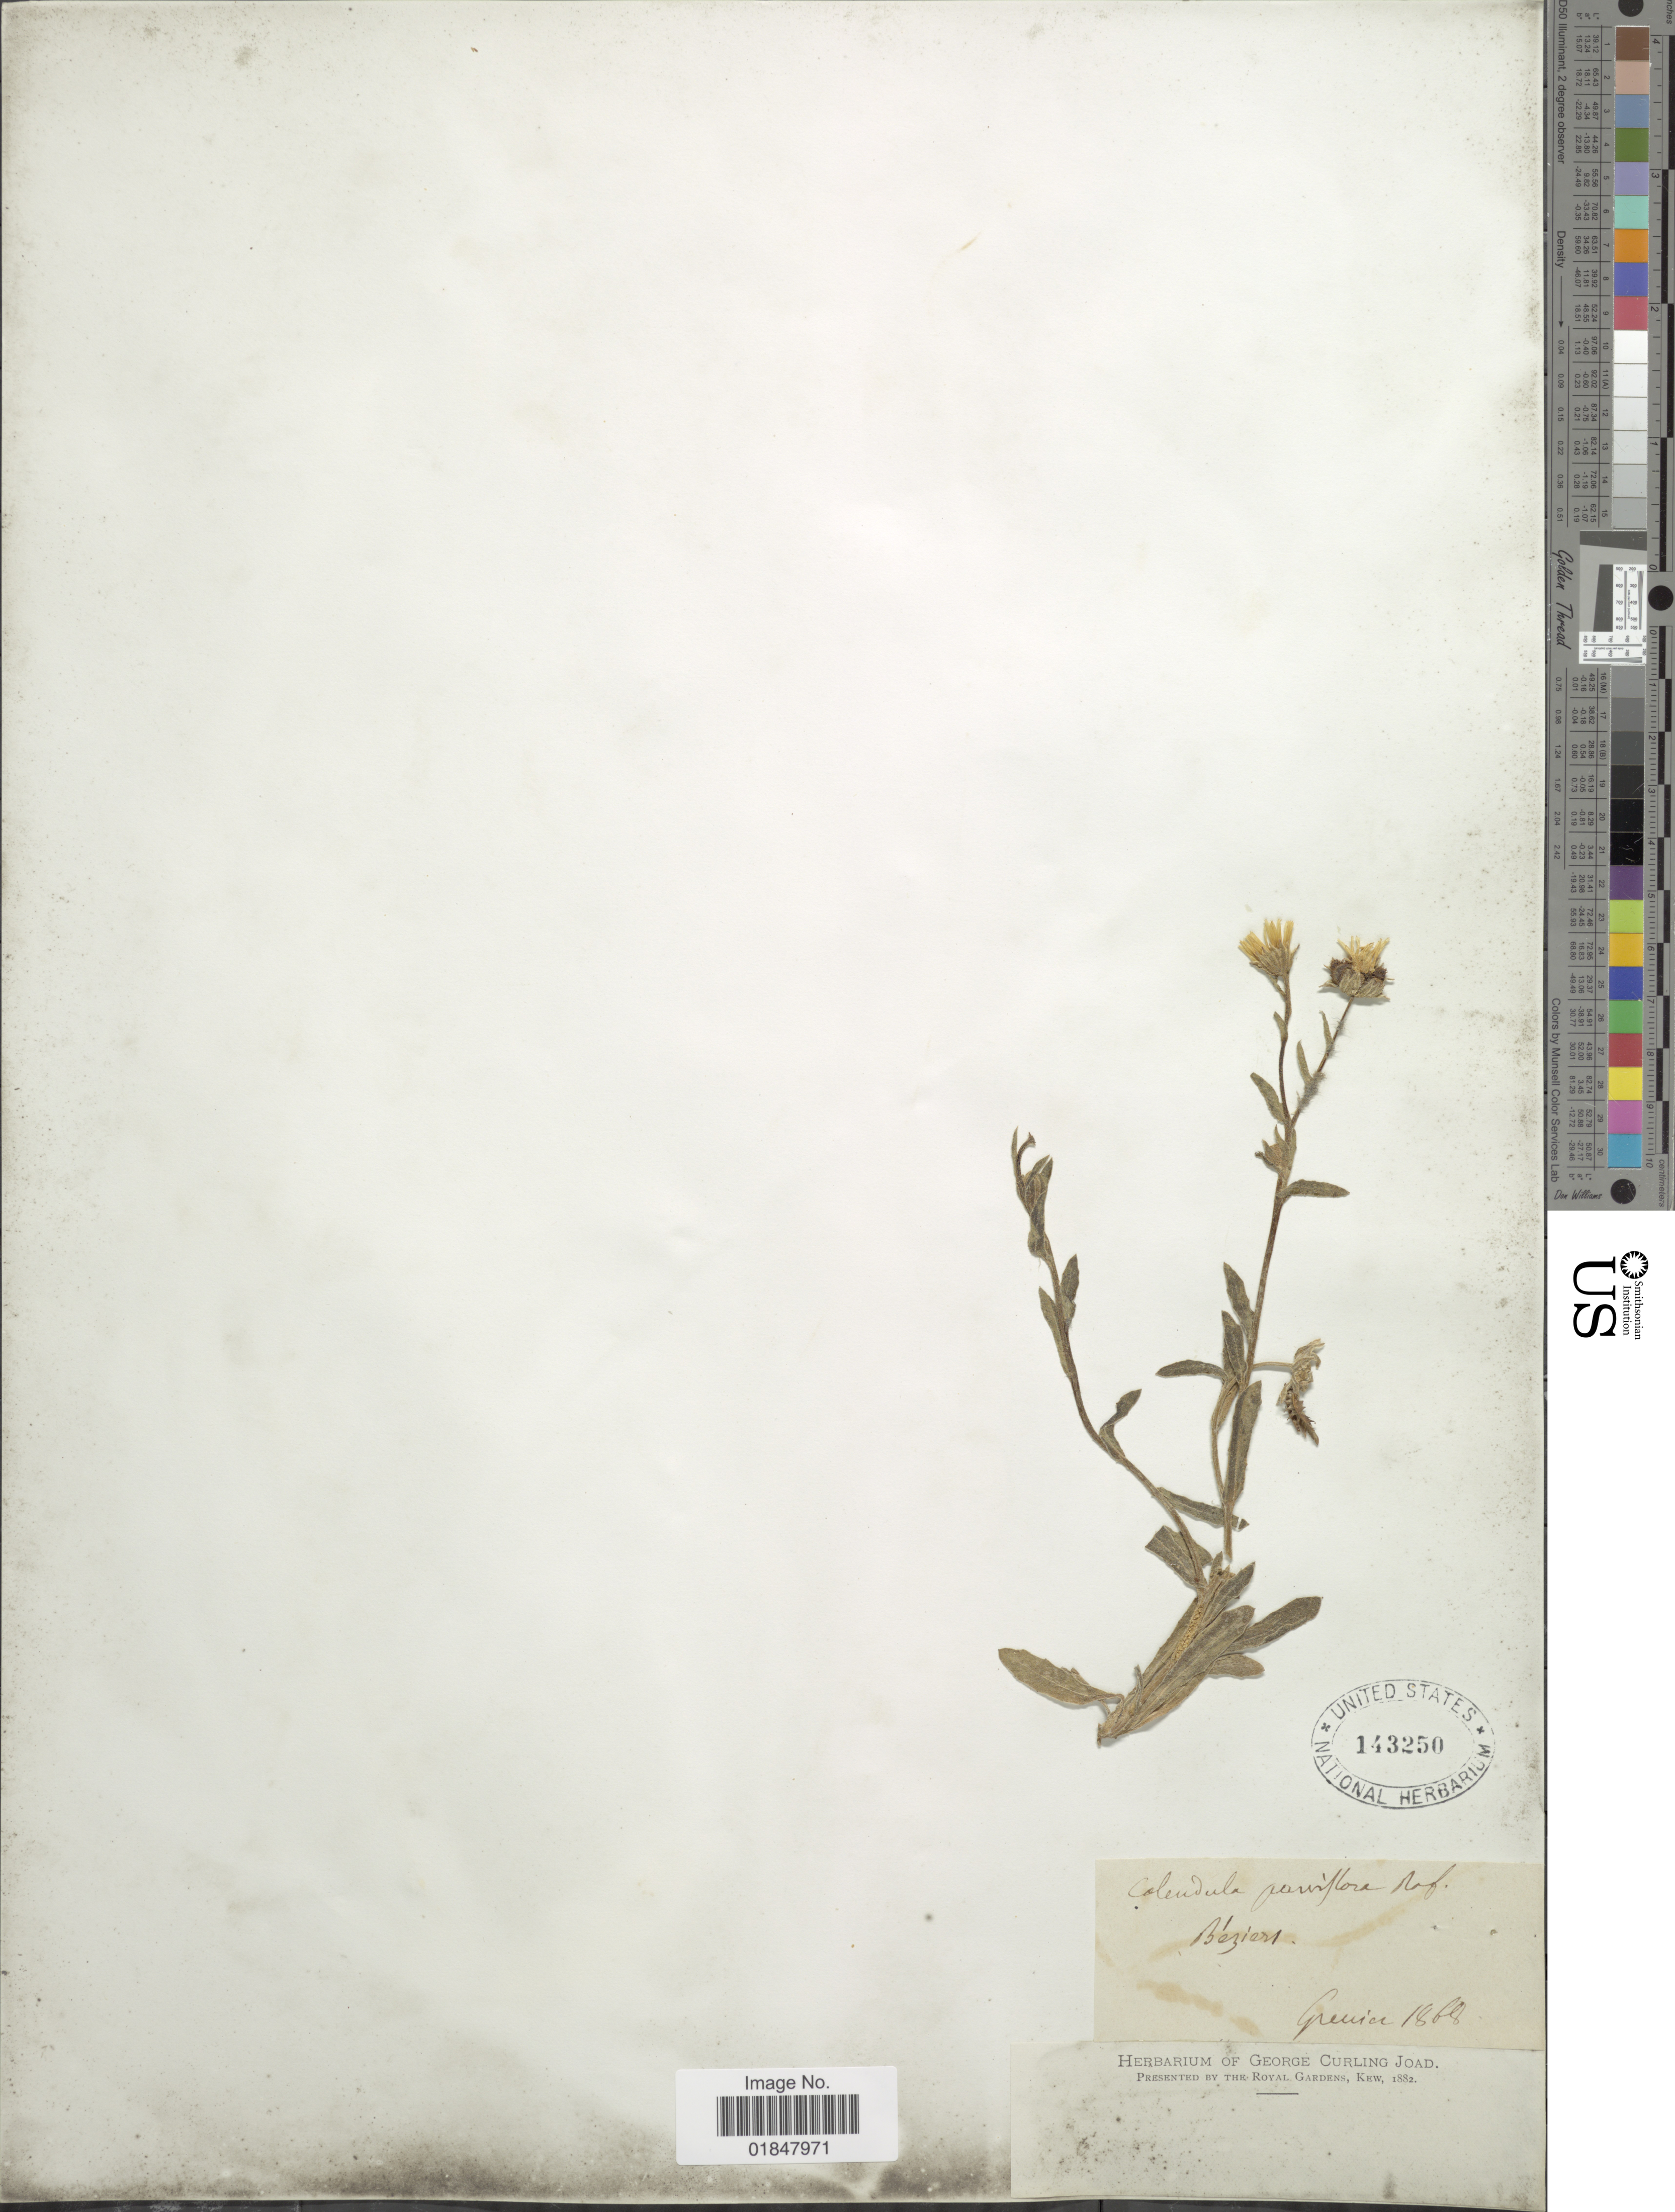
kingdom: Plantae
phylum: Tracheophyta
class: Magnoliopsida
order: Asterales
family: Asteraceae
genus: Calendula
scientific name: Calendula arvensis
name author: L.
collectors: Grenier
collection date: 1868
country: France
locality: Beziers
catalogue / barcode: US 143250